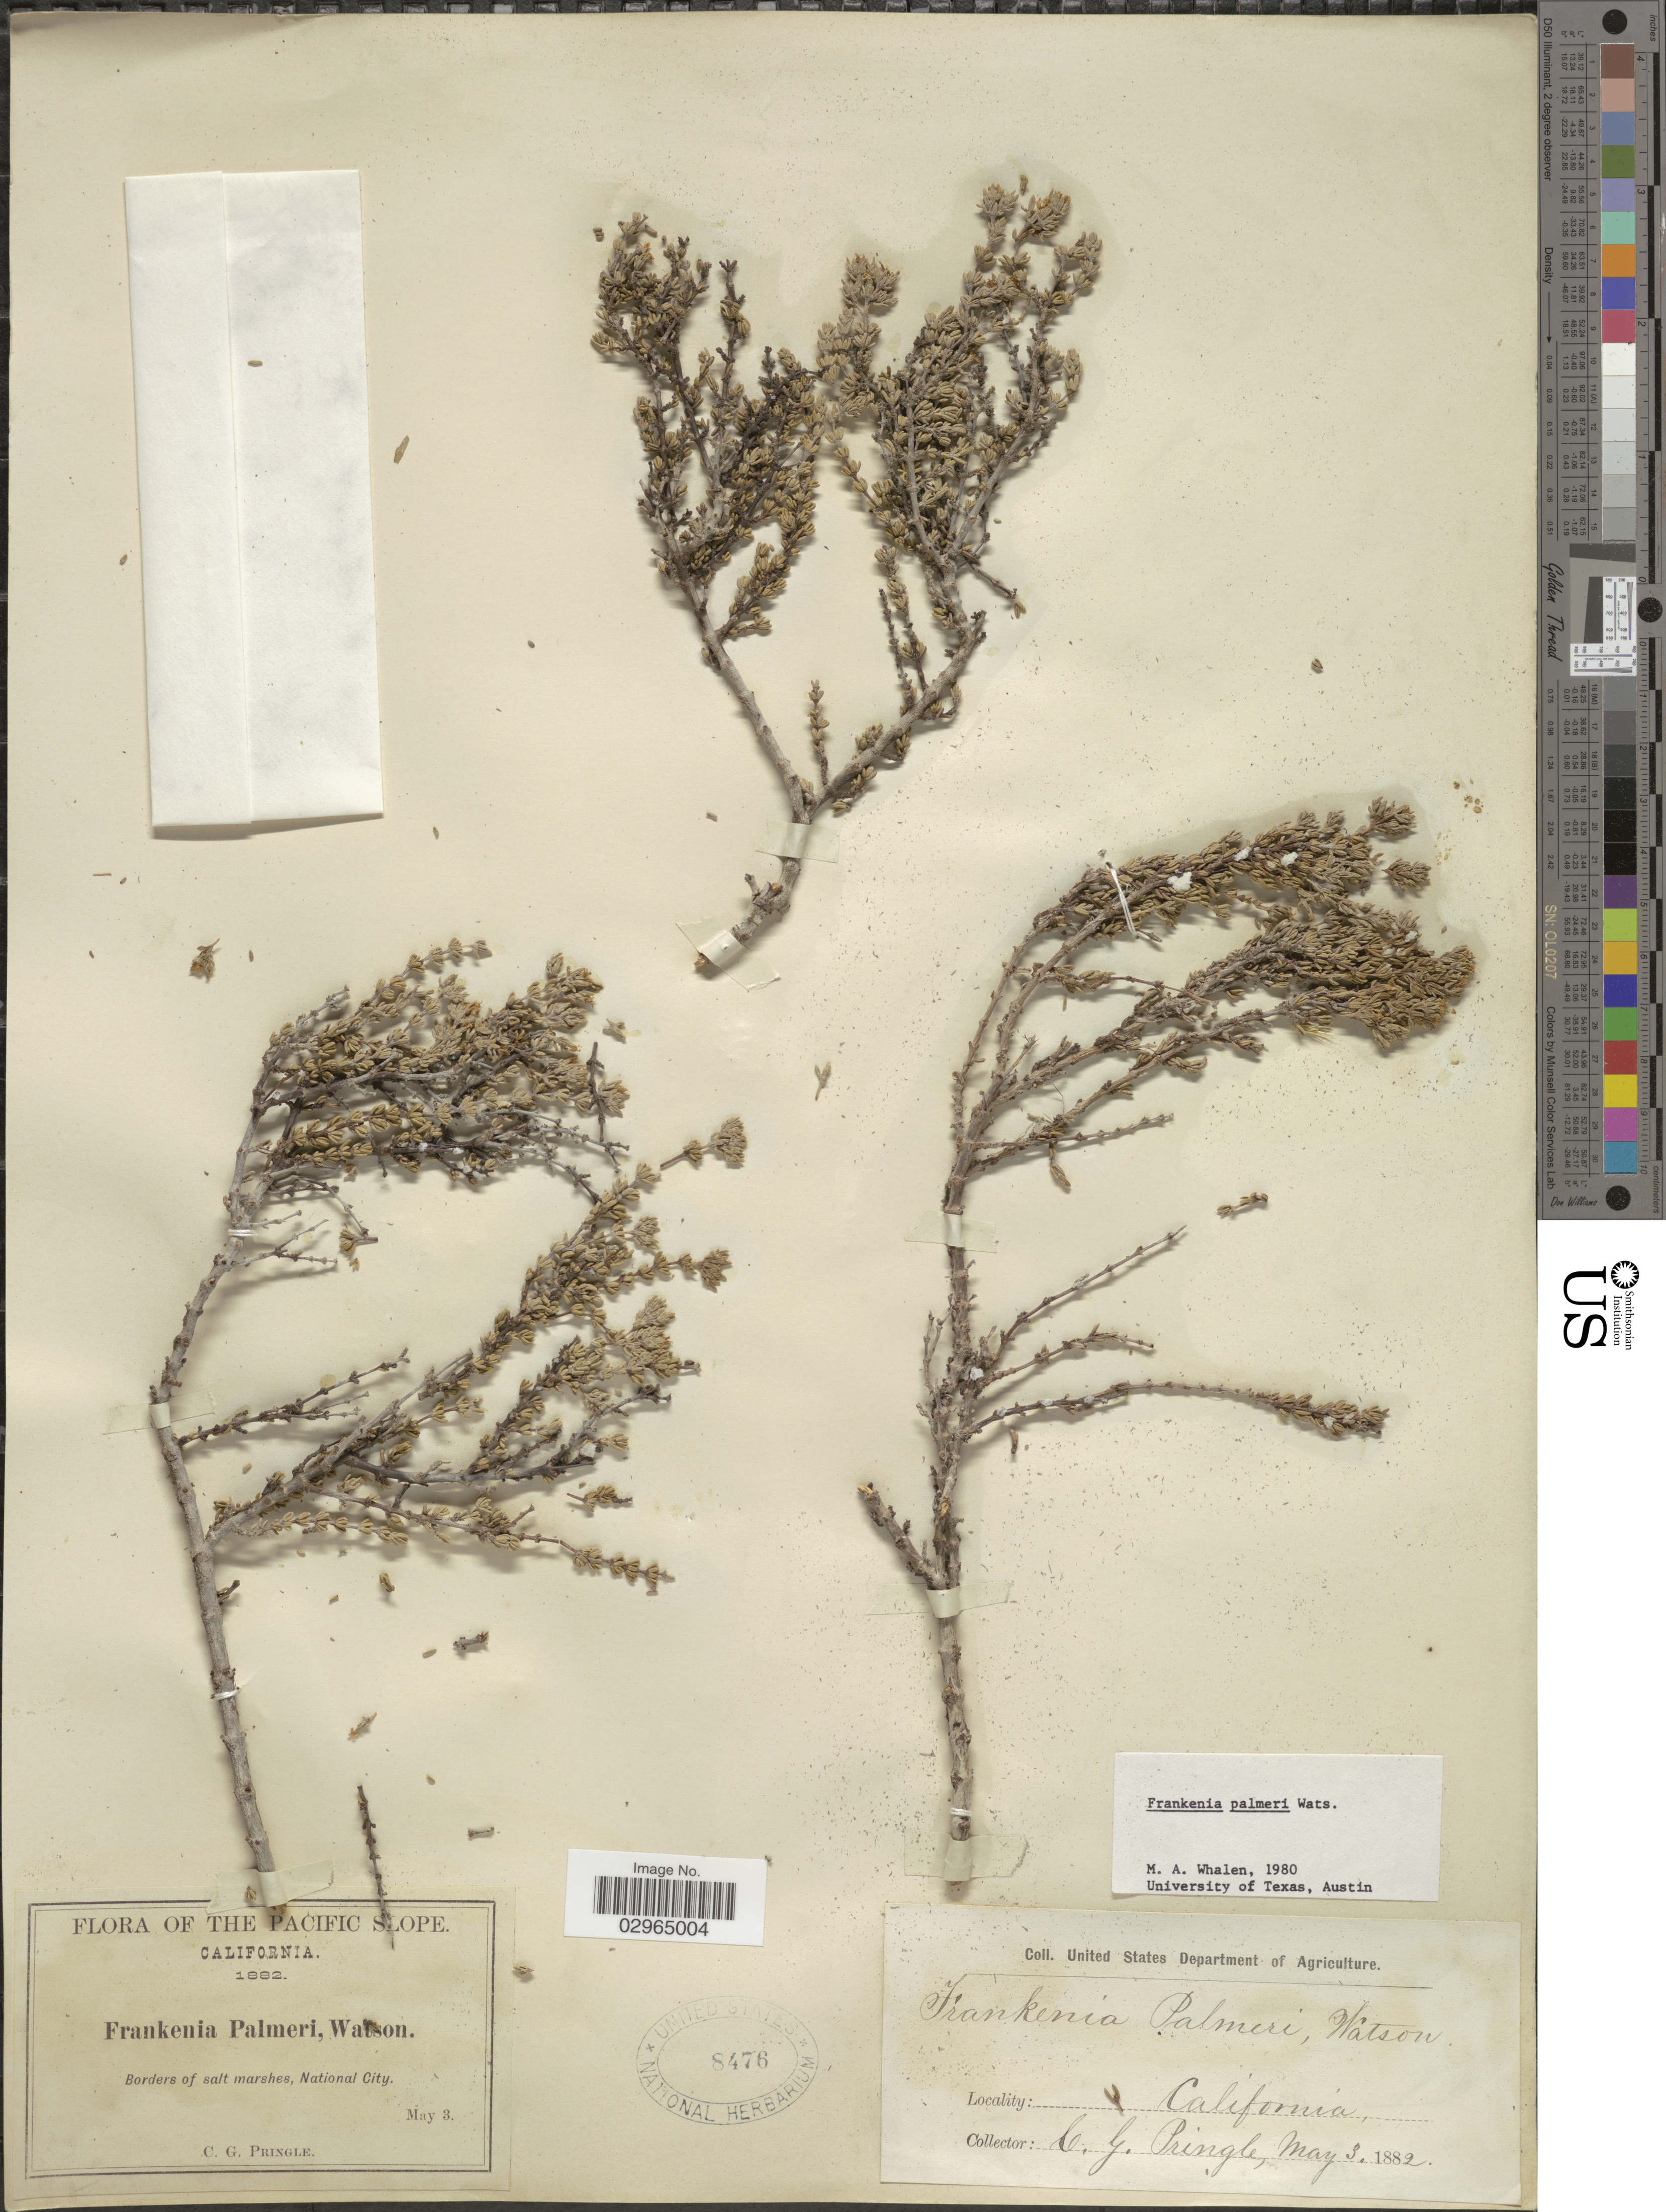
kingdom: Plantae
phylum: Tracheophyta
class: Magnoliopsida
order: Caryophyllales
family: Frankeniaceae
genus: Frankenia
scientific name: Frankenia palmeri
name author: S. Watson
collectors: C. G. Pringle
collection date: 1882-05-03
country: United States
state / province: California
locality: The Pacific Slope. Border of salt marshes, National City.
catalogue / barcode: US 8476